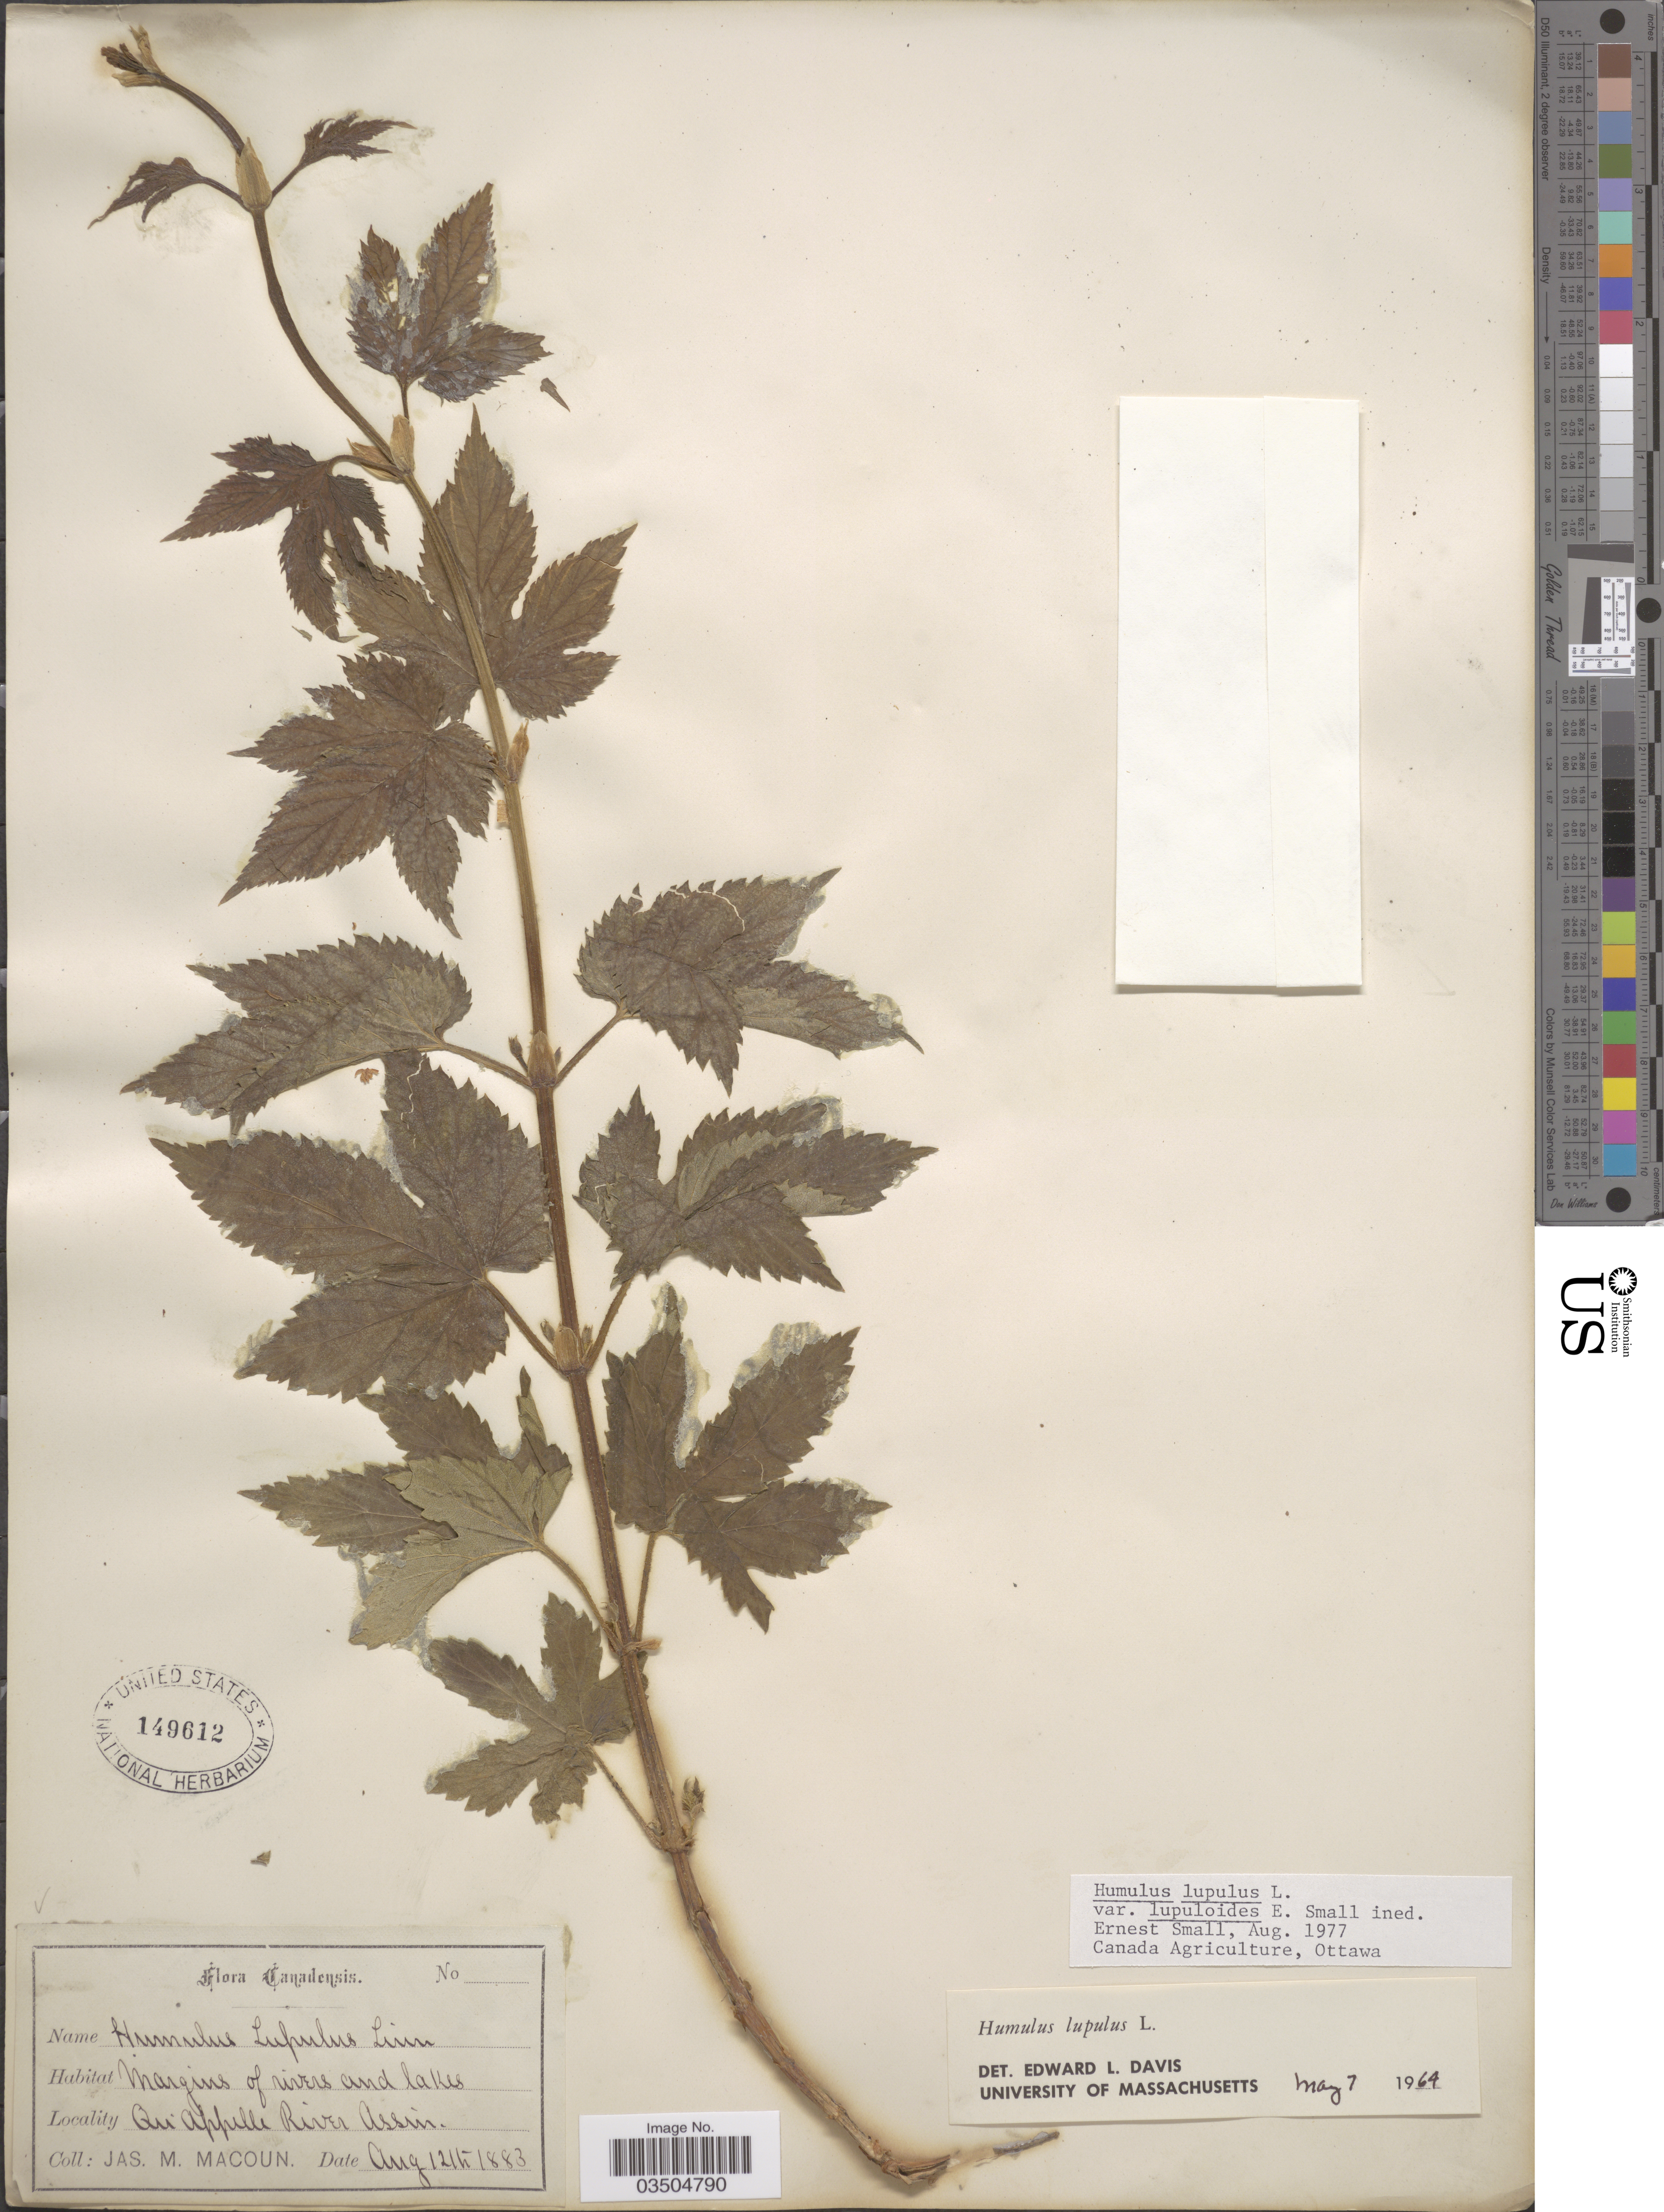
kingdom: Plantae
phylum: Tracheophyta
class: Magnoliopsida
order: Rosales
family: Cannabaceae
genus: Humulus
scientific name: Humulus americanus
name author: Nutt.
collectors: J. M. Macoun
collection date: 1883-08-12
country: Canada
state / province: Saskatchewan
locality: Qui Appelle River Assin.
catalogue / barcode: US 149612